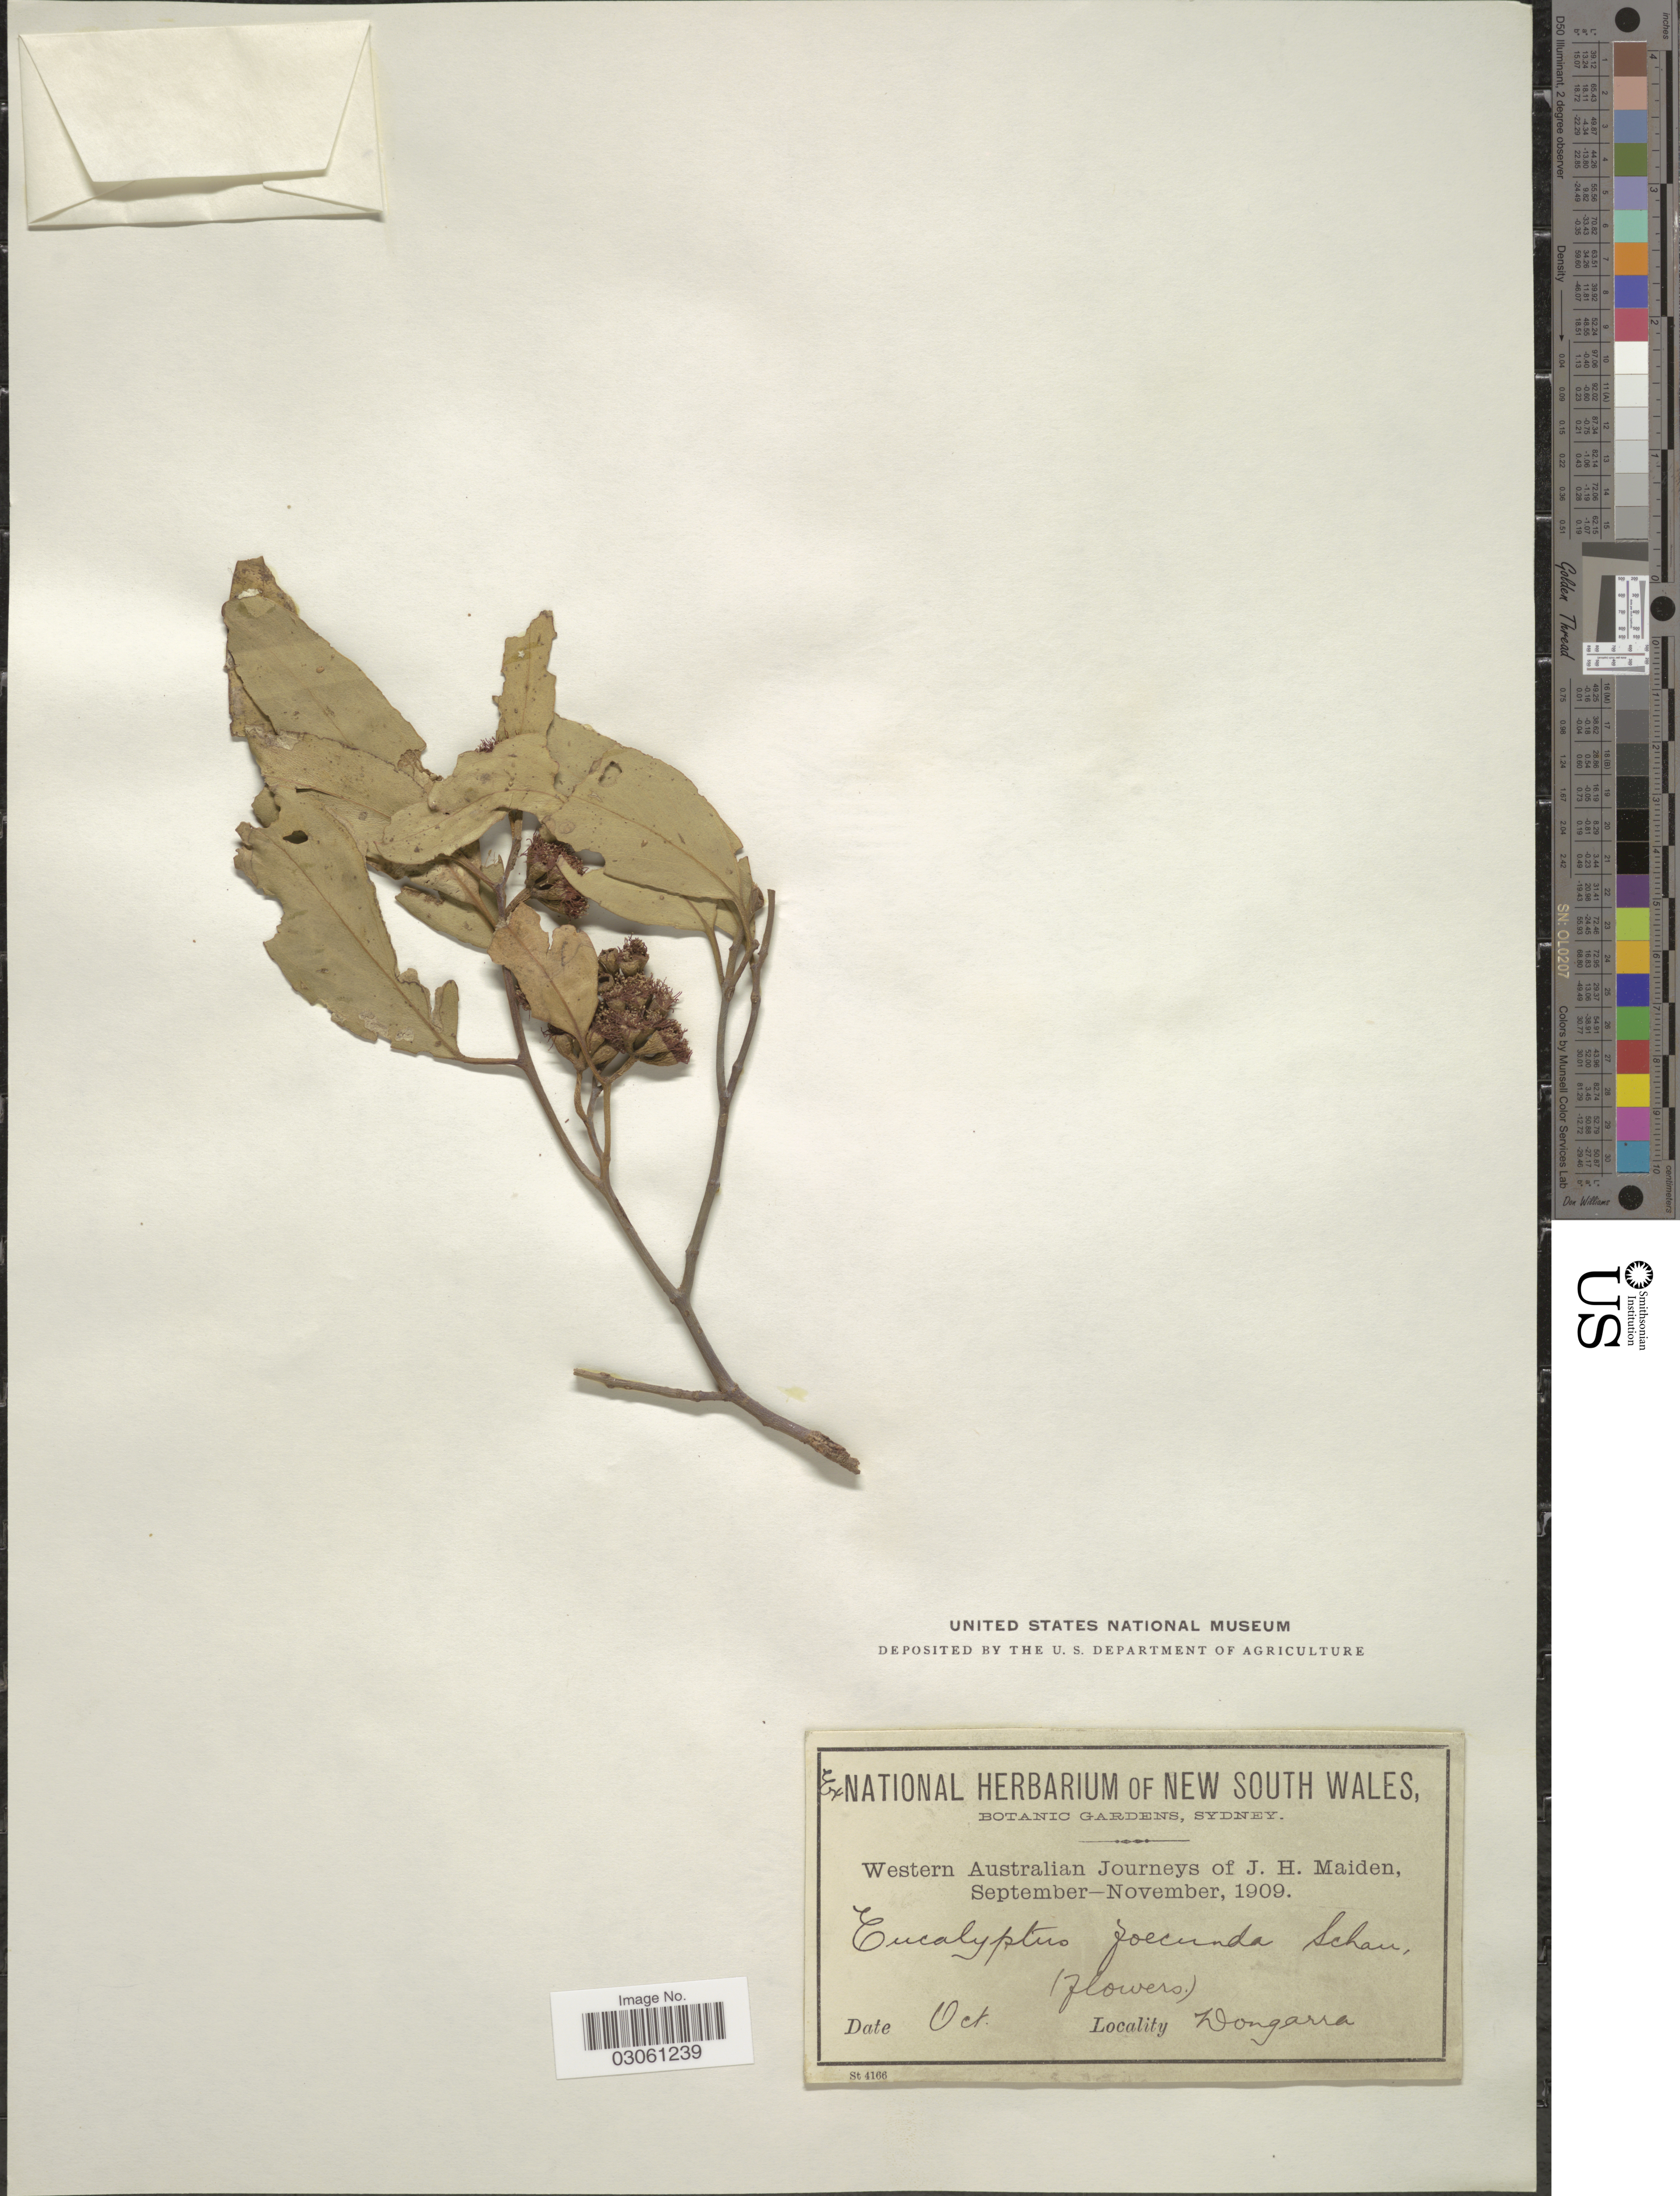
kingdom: Plantae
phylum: Tracheophyta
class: Magnoliopsida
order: Myrtales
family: Myrtaceae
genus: Eucalyptus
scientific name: Eucalyptus foecunda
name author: Schauer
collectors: J. Maiden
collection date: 1909-10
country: Australia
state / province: Western Australia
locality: Dongarra.